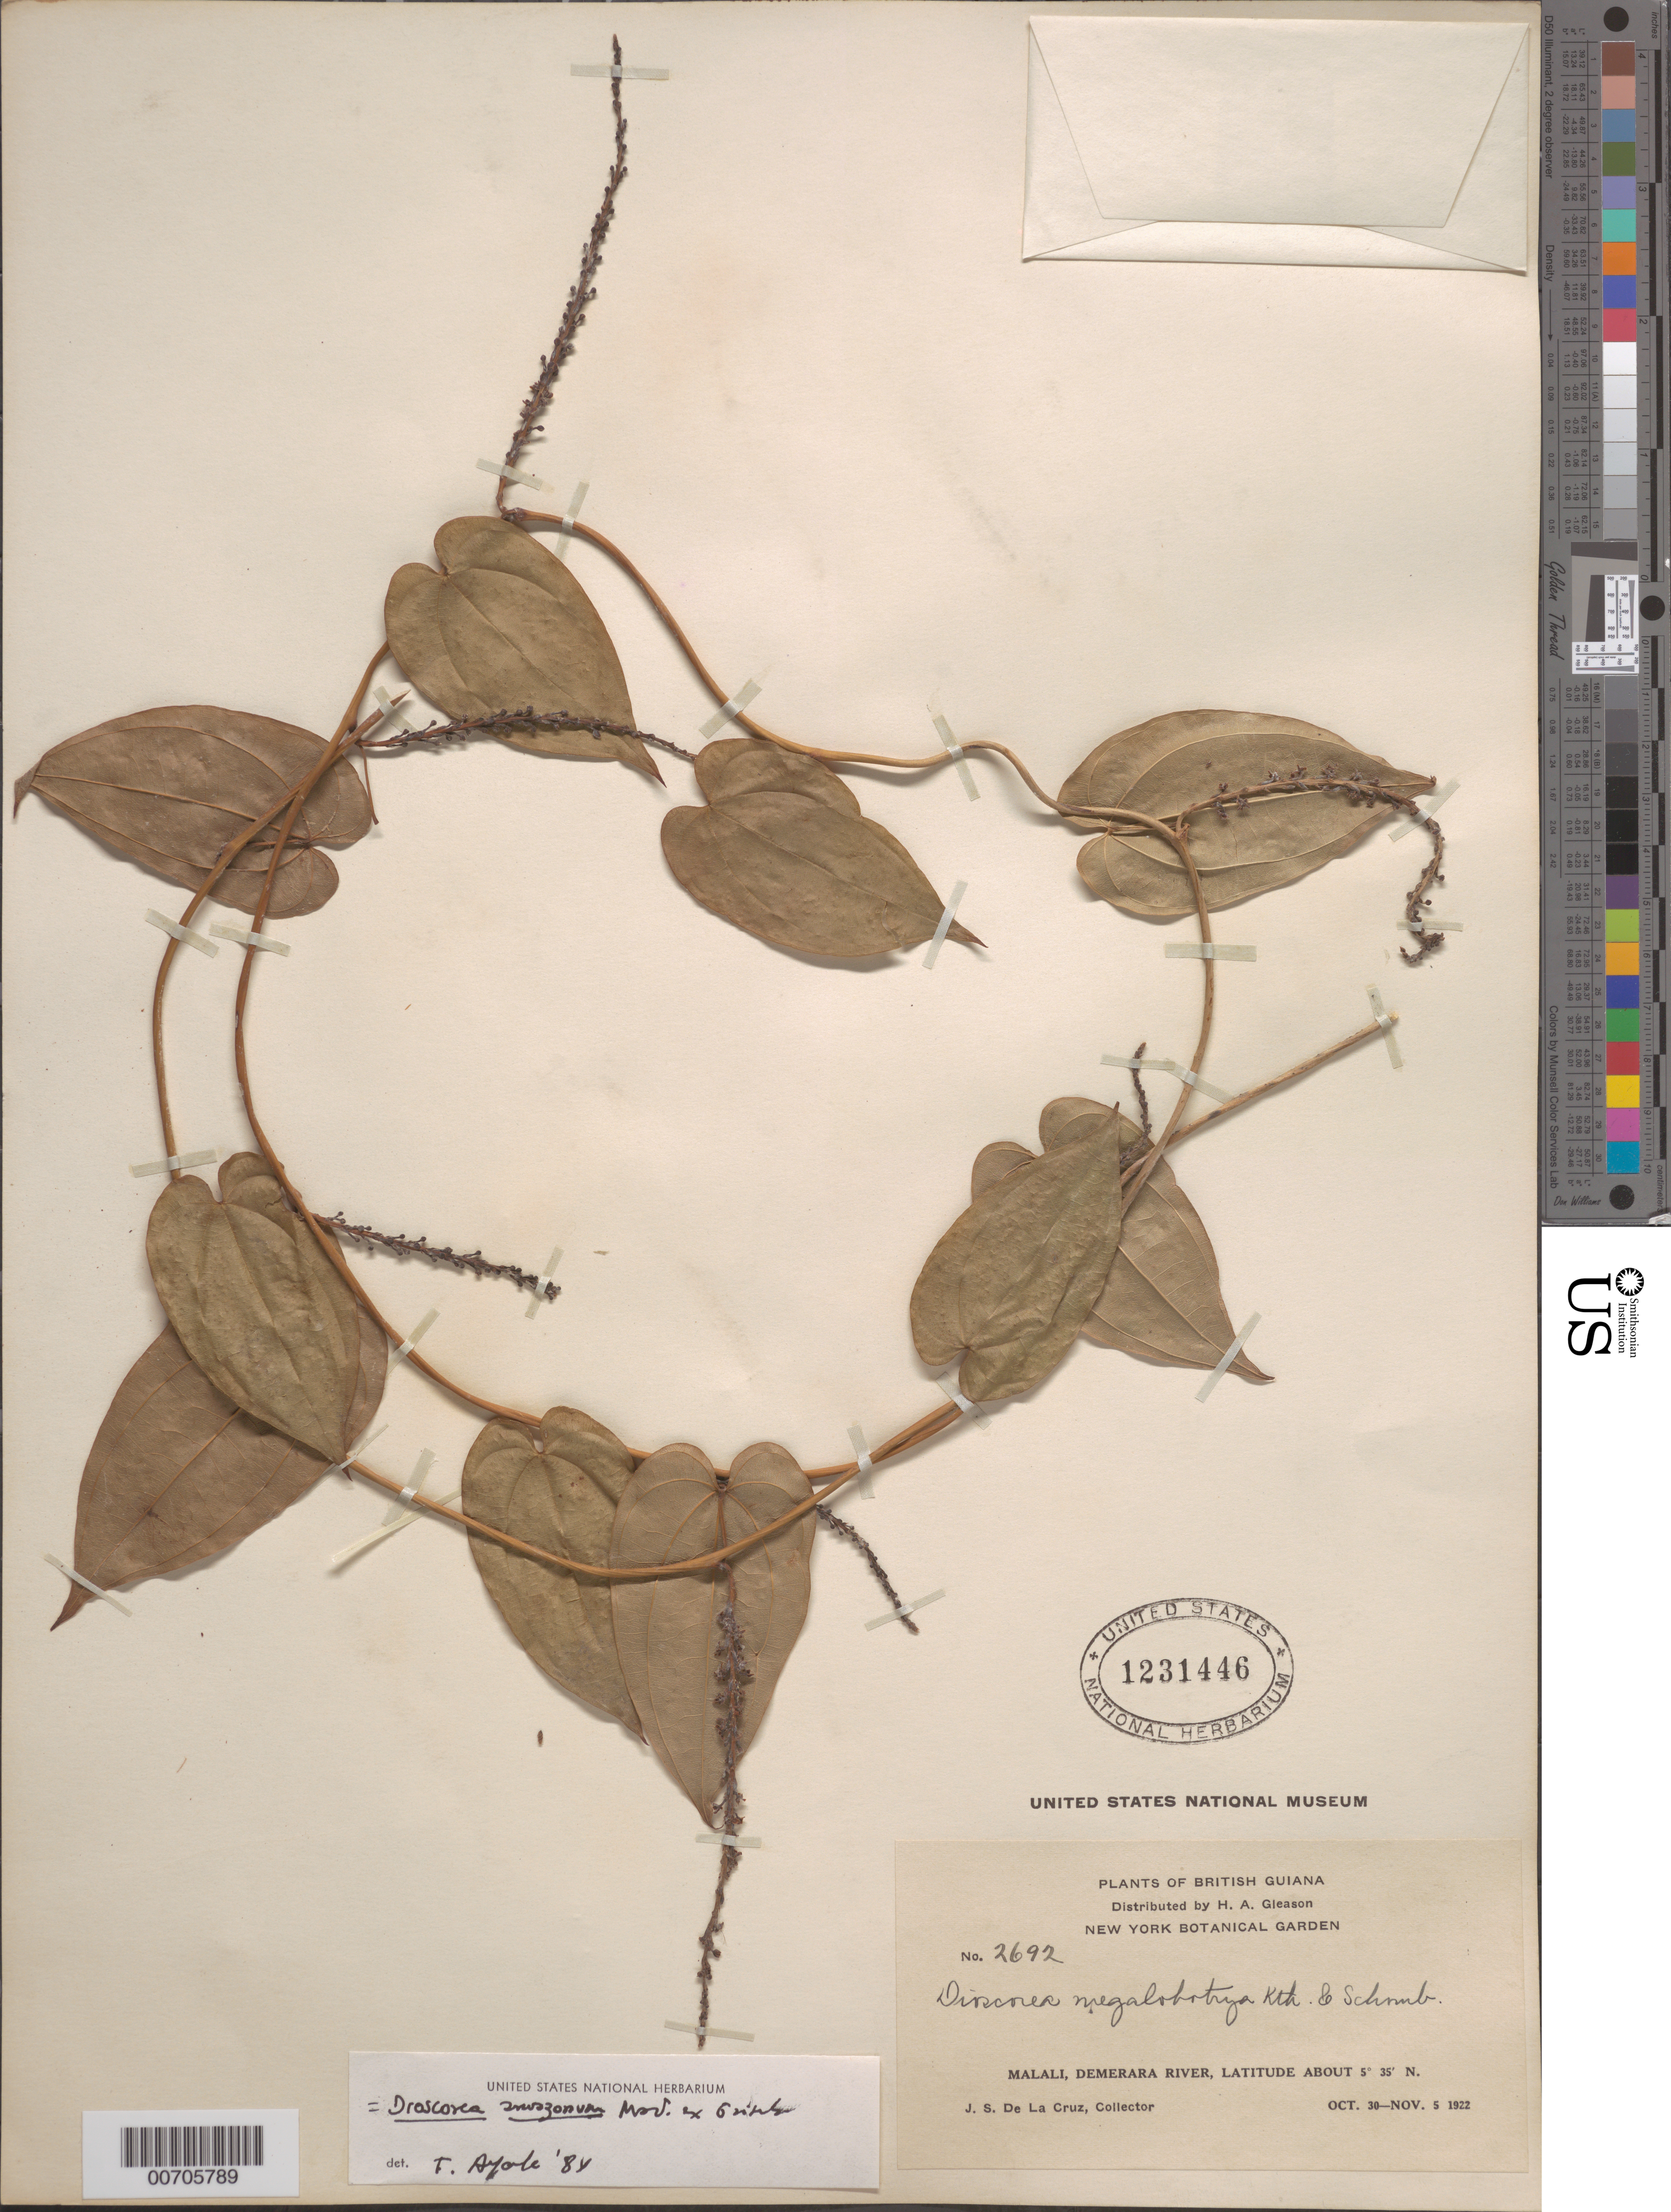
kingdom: Plantae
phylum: Tracheophyta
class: Liliopsida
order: Dioscoreales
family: Dioscoreaceae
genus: Dioscorea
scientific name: Dioscorea amazonum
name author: Mart. ex Griseb.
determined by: Ayala F., Franklin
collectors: J. S. de la Cruz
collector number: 2692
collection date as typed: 30-Oct-22 to 5-Nov-22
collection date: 1922-10-30/1922-11-05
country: Guyana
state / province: U. Demerara-Berbice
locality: Malali, Demerara R.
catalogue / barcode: US 1231446